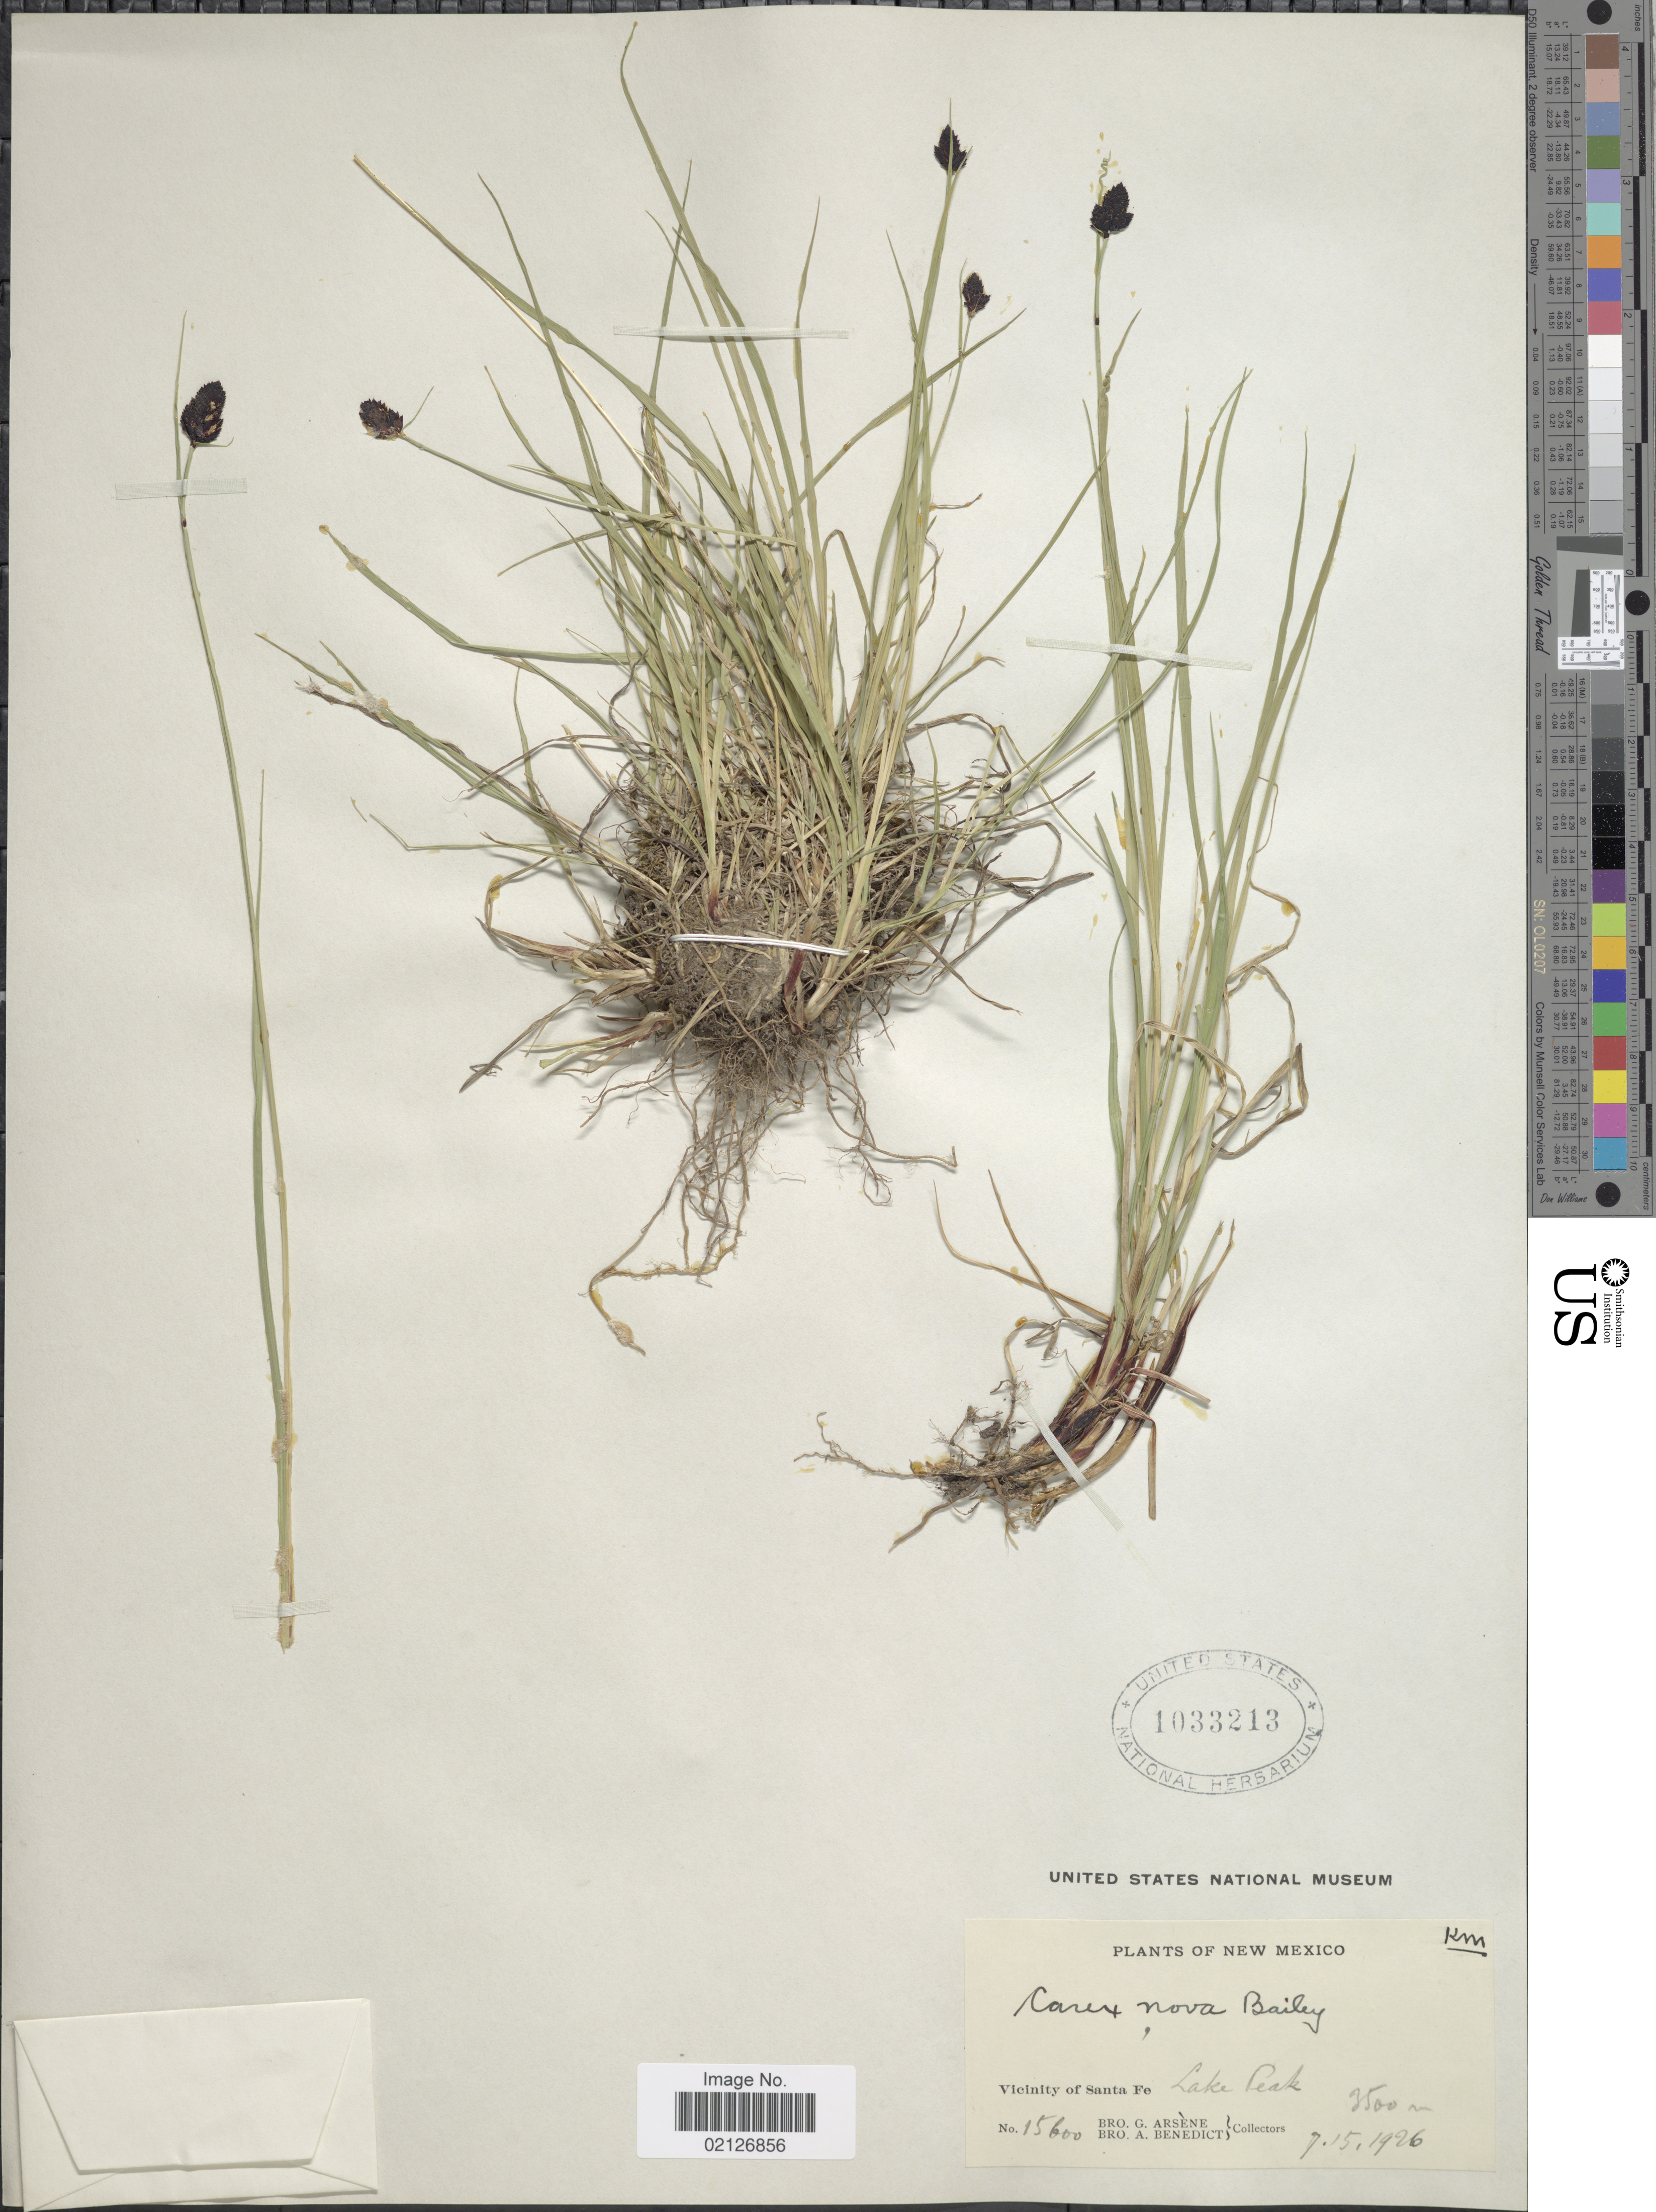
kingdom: Plantae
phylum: Tracheophyta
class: Liliopsida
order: Poales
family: Cyperaceae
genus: Carex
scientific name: Carex nova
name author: L.H. Bailey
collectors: Bro. G. Arsène & Bro. A. Benedict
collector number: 15600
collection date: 1926-07-15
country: United States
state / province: New Mexico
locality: Vicinity of Santa Fe, Lake Peak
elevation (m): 3500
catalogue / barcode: US 1033213